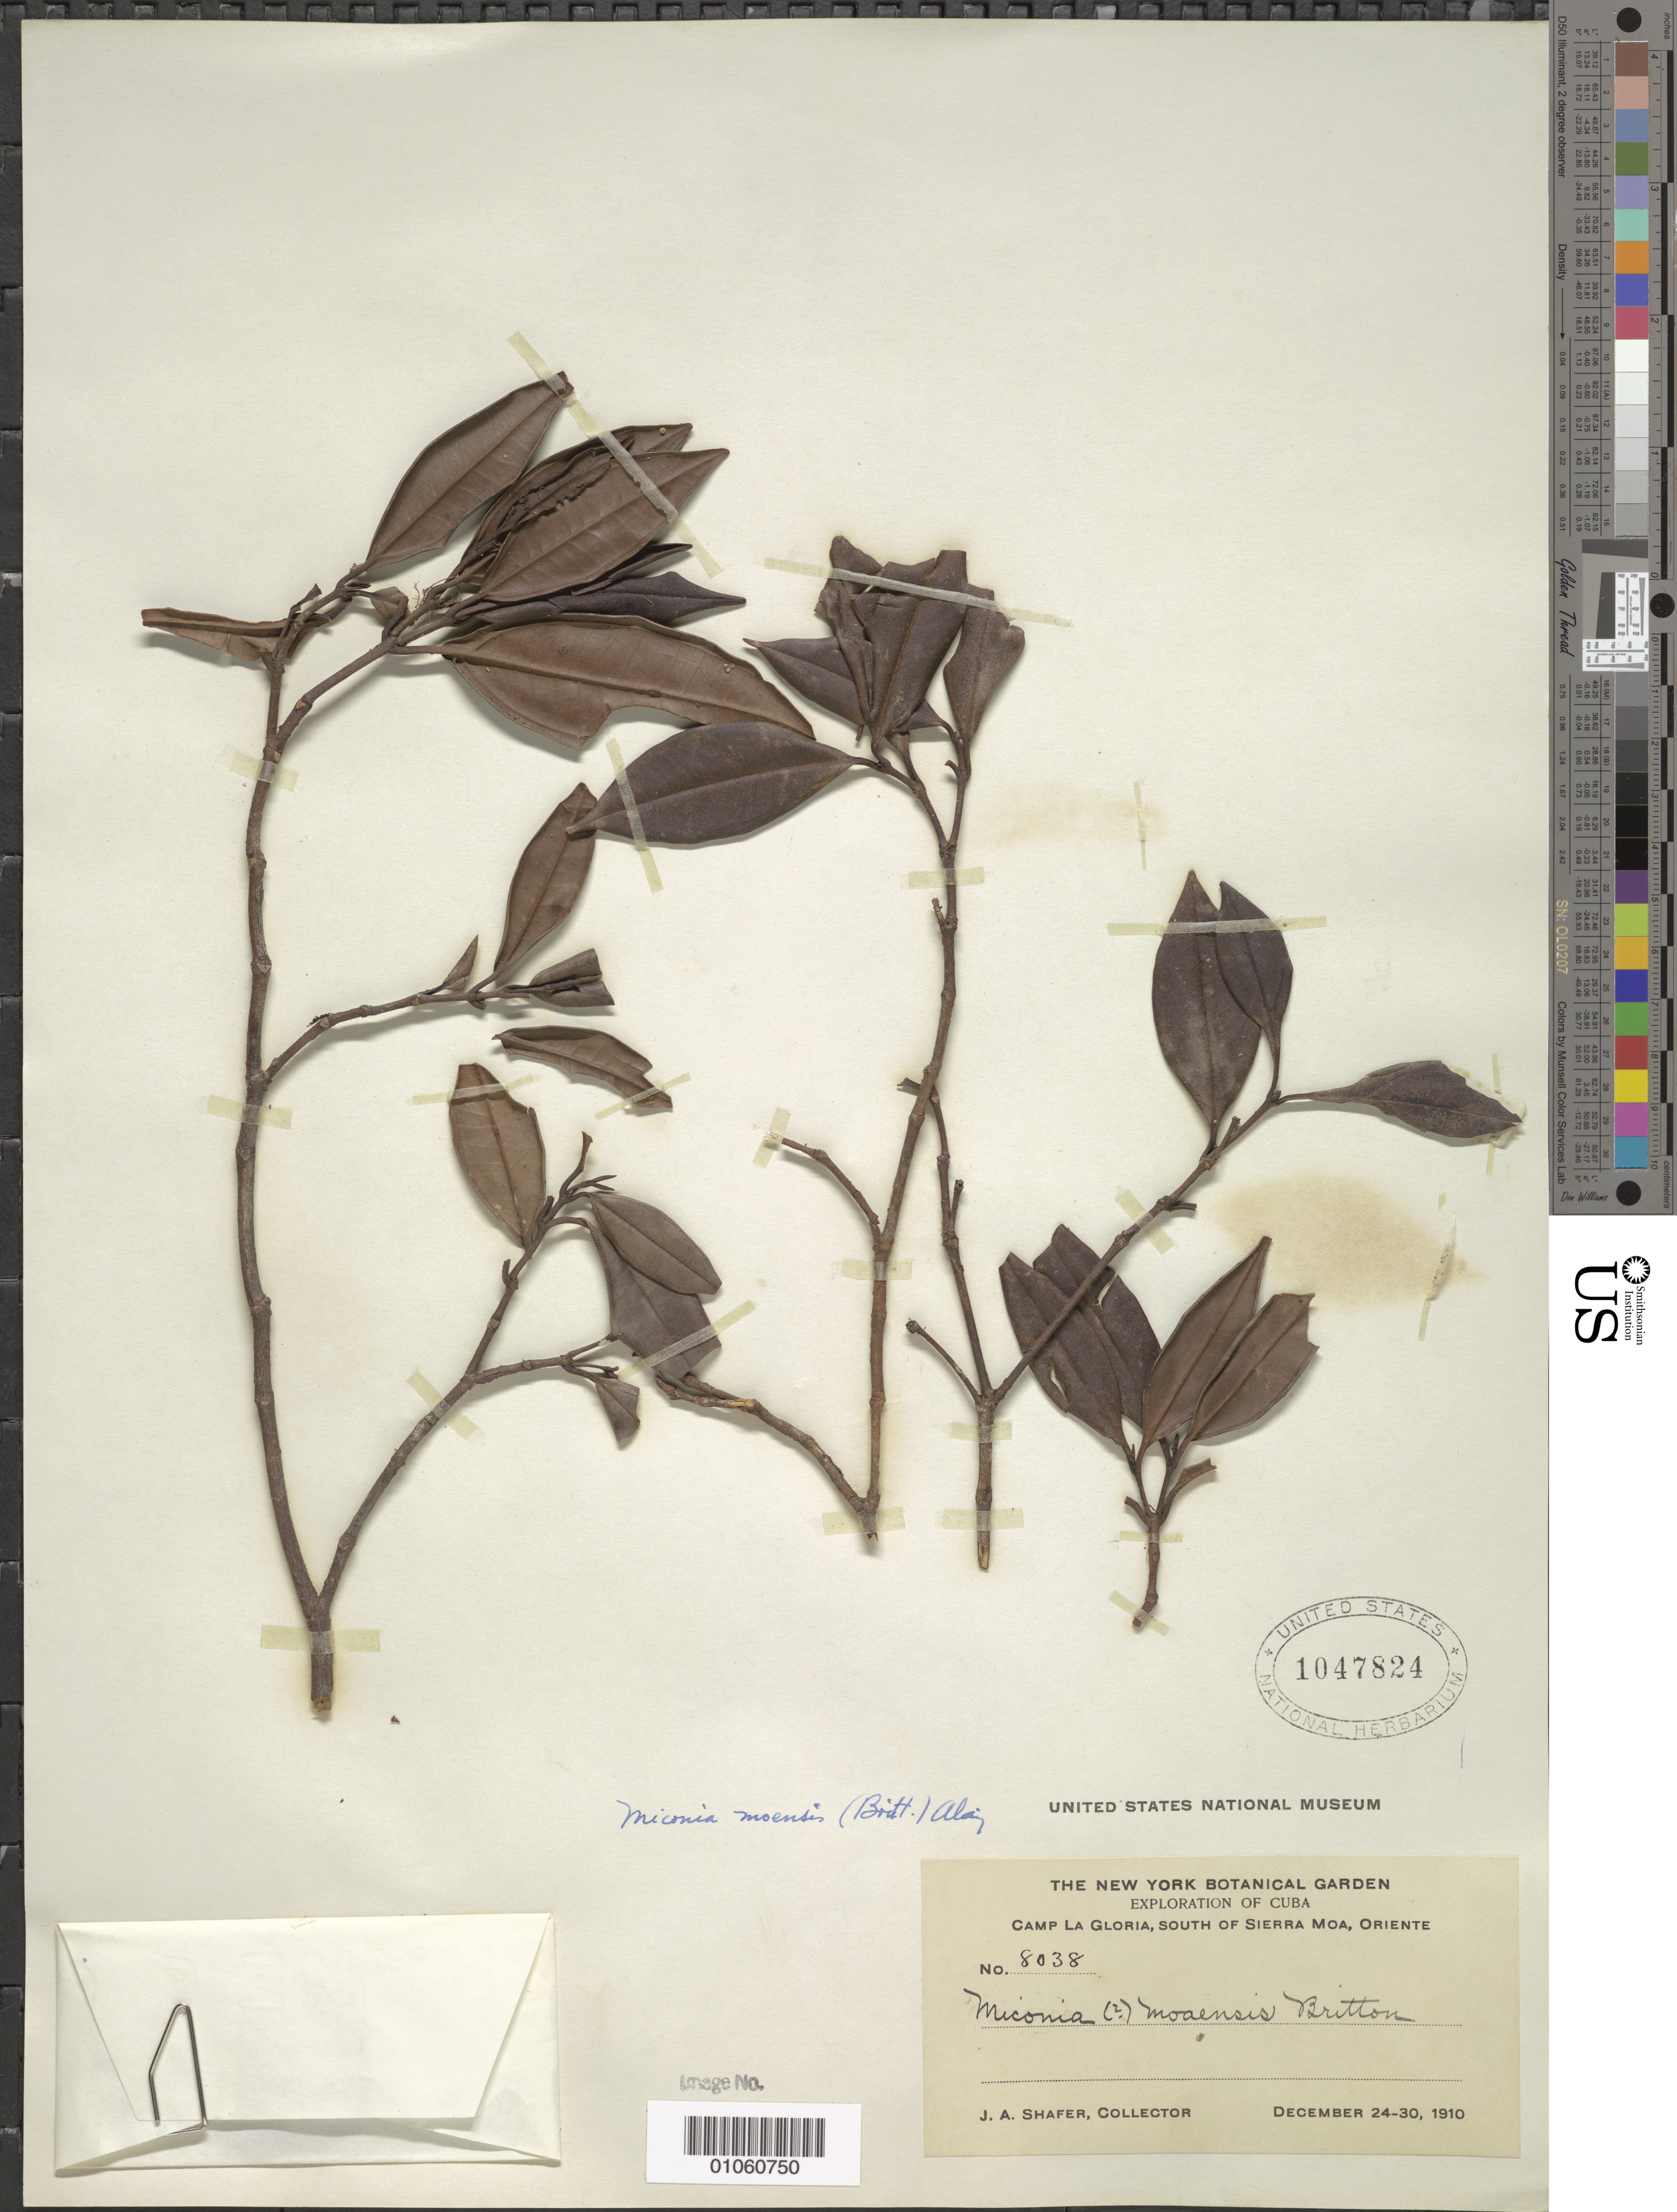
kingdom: Plantae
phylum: Tracheophyta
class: Magnoliopsida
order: Myrtales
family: Melastomataceae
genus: Miconia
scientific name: Miconia moaensis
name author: (Britton) Alain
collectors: J. A. Shafer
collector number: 8038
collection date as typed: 24 Dec 1910 to 30 Dec 1910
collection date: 1910-12-24/1910-12-30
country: Cuba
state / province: Holguín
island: Cuba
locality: Camp La Gloria, S of Sierra Moa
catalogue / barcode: US 1047824